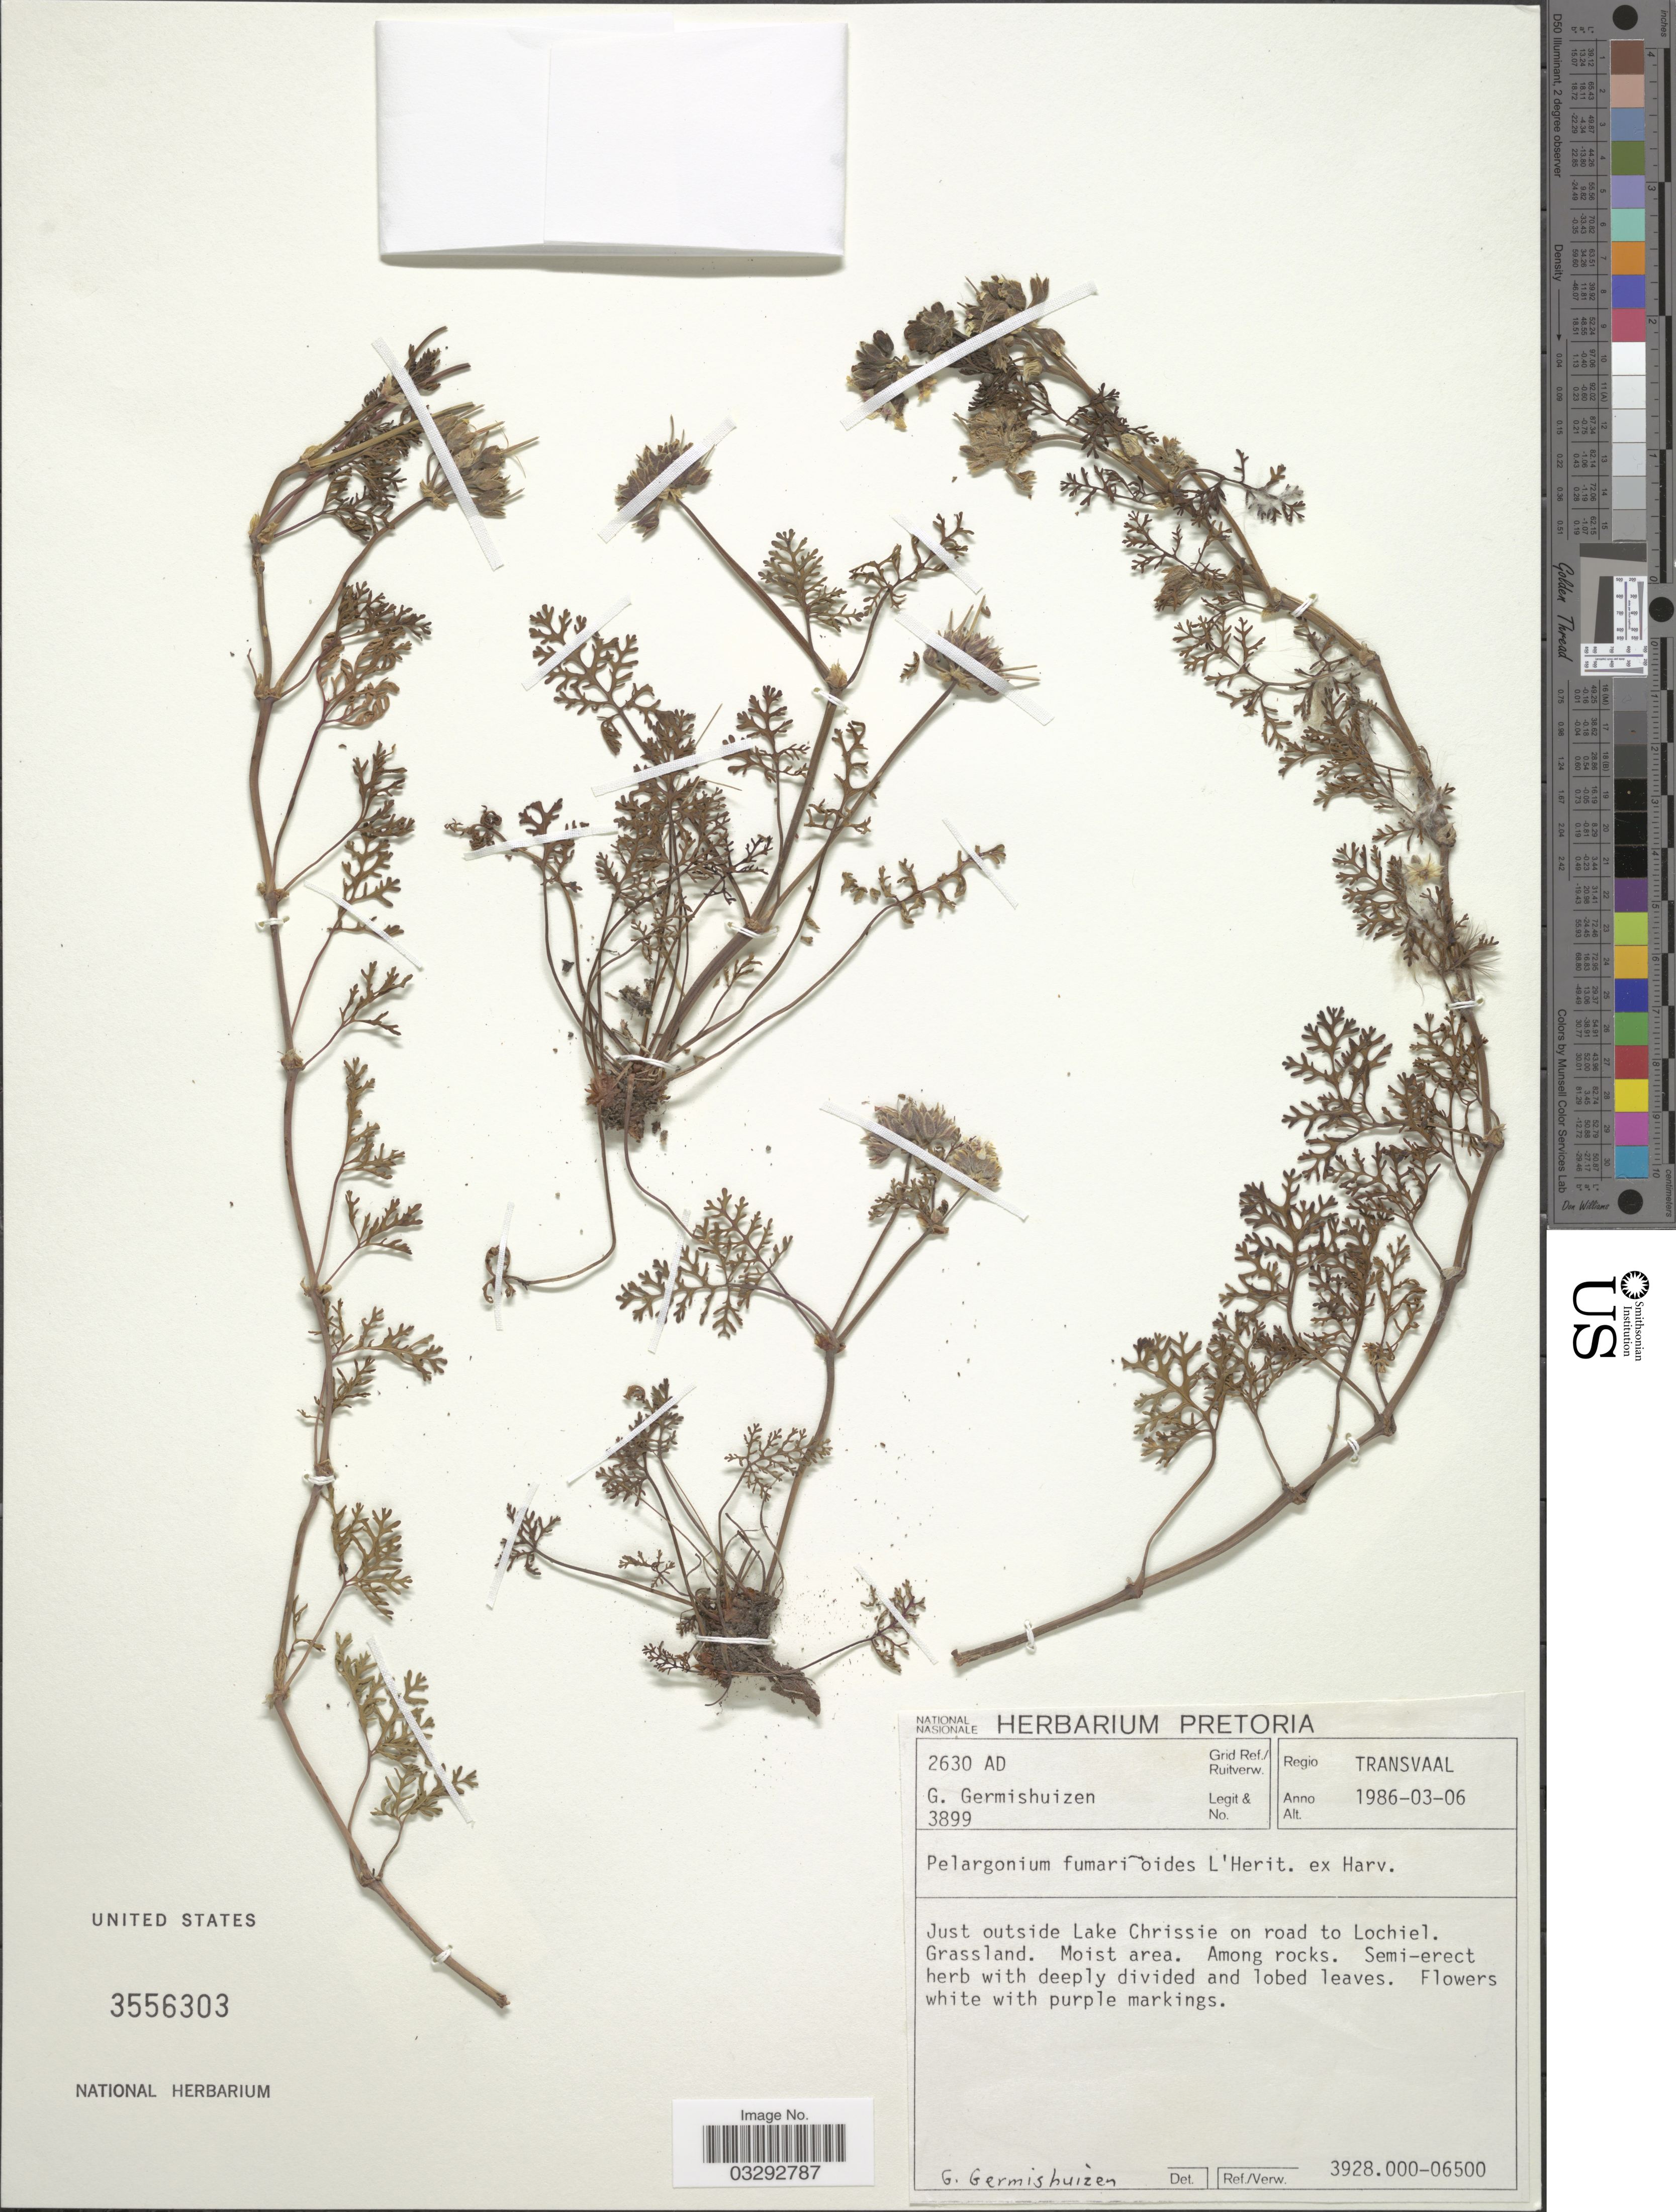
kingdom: Plantae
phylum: Tracheophyta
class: Magnoliopsida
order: Geraniales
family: Geraniaceae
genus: Pelargonium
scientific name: Pelargonium fumarioides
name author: L'Hér. ex Harv. & Sond.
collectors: G. Germishuizen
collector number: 3899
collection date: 1986-03-06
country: South Africa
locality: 2630 AD Grid Ref. Regio Transvaal. Just outside Lake Chrissie on road to Lochiel.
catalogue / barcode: US 3556303